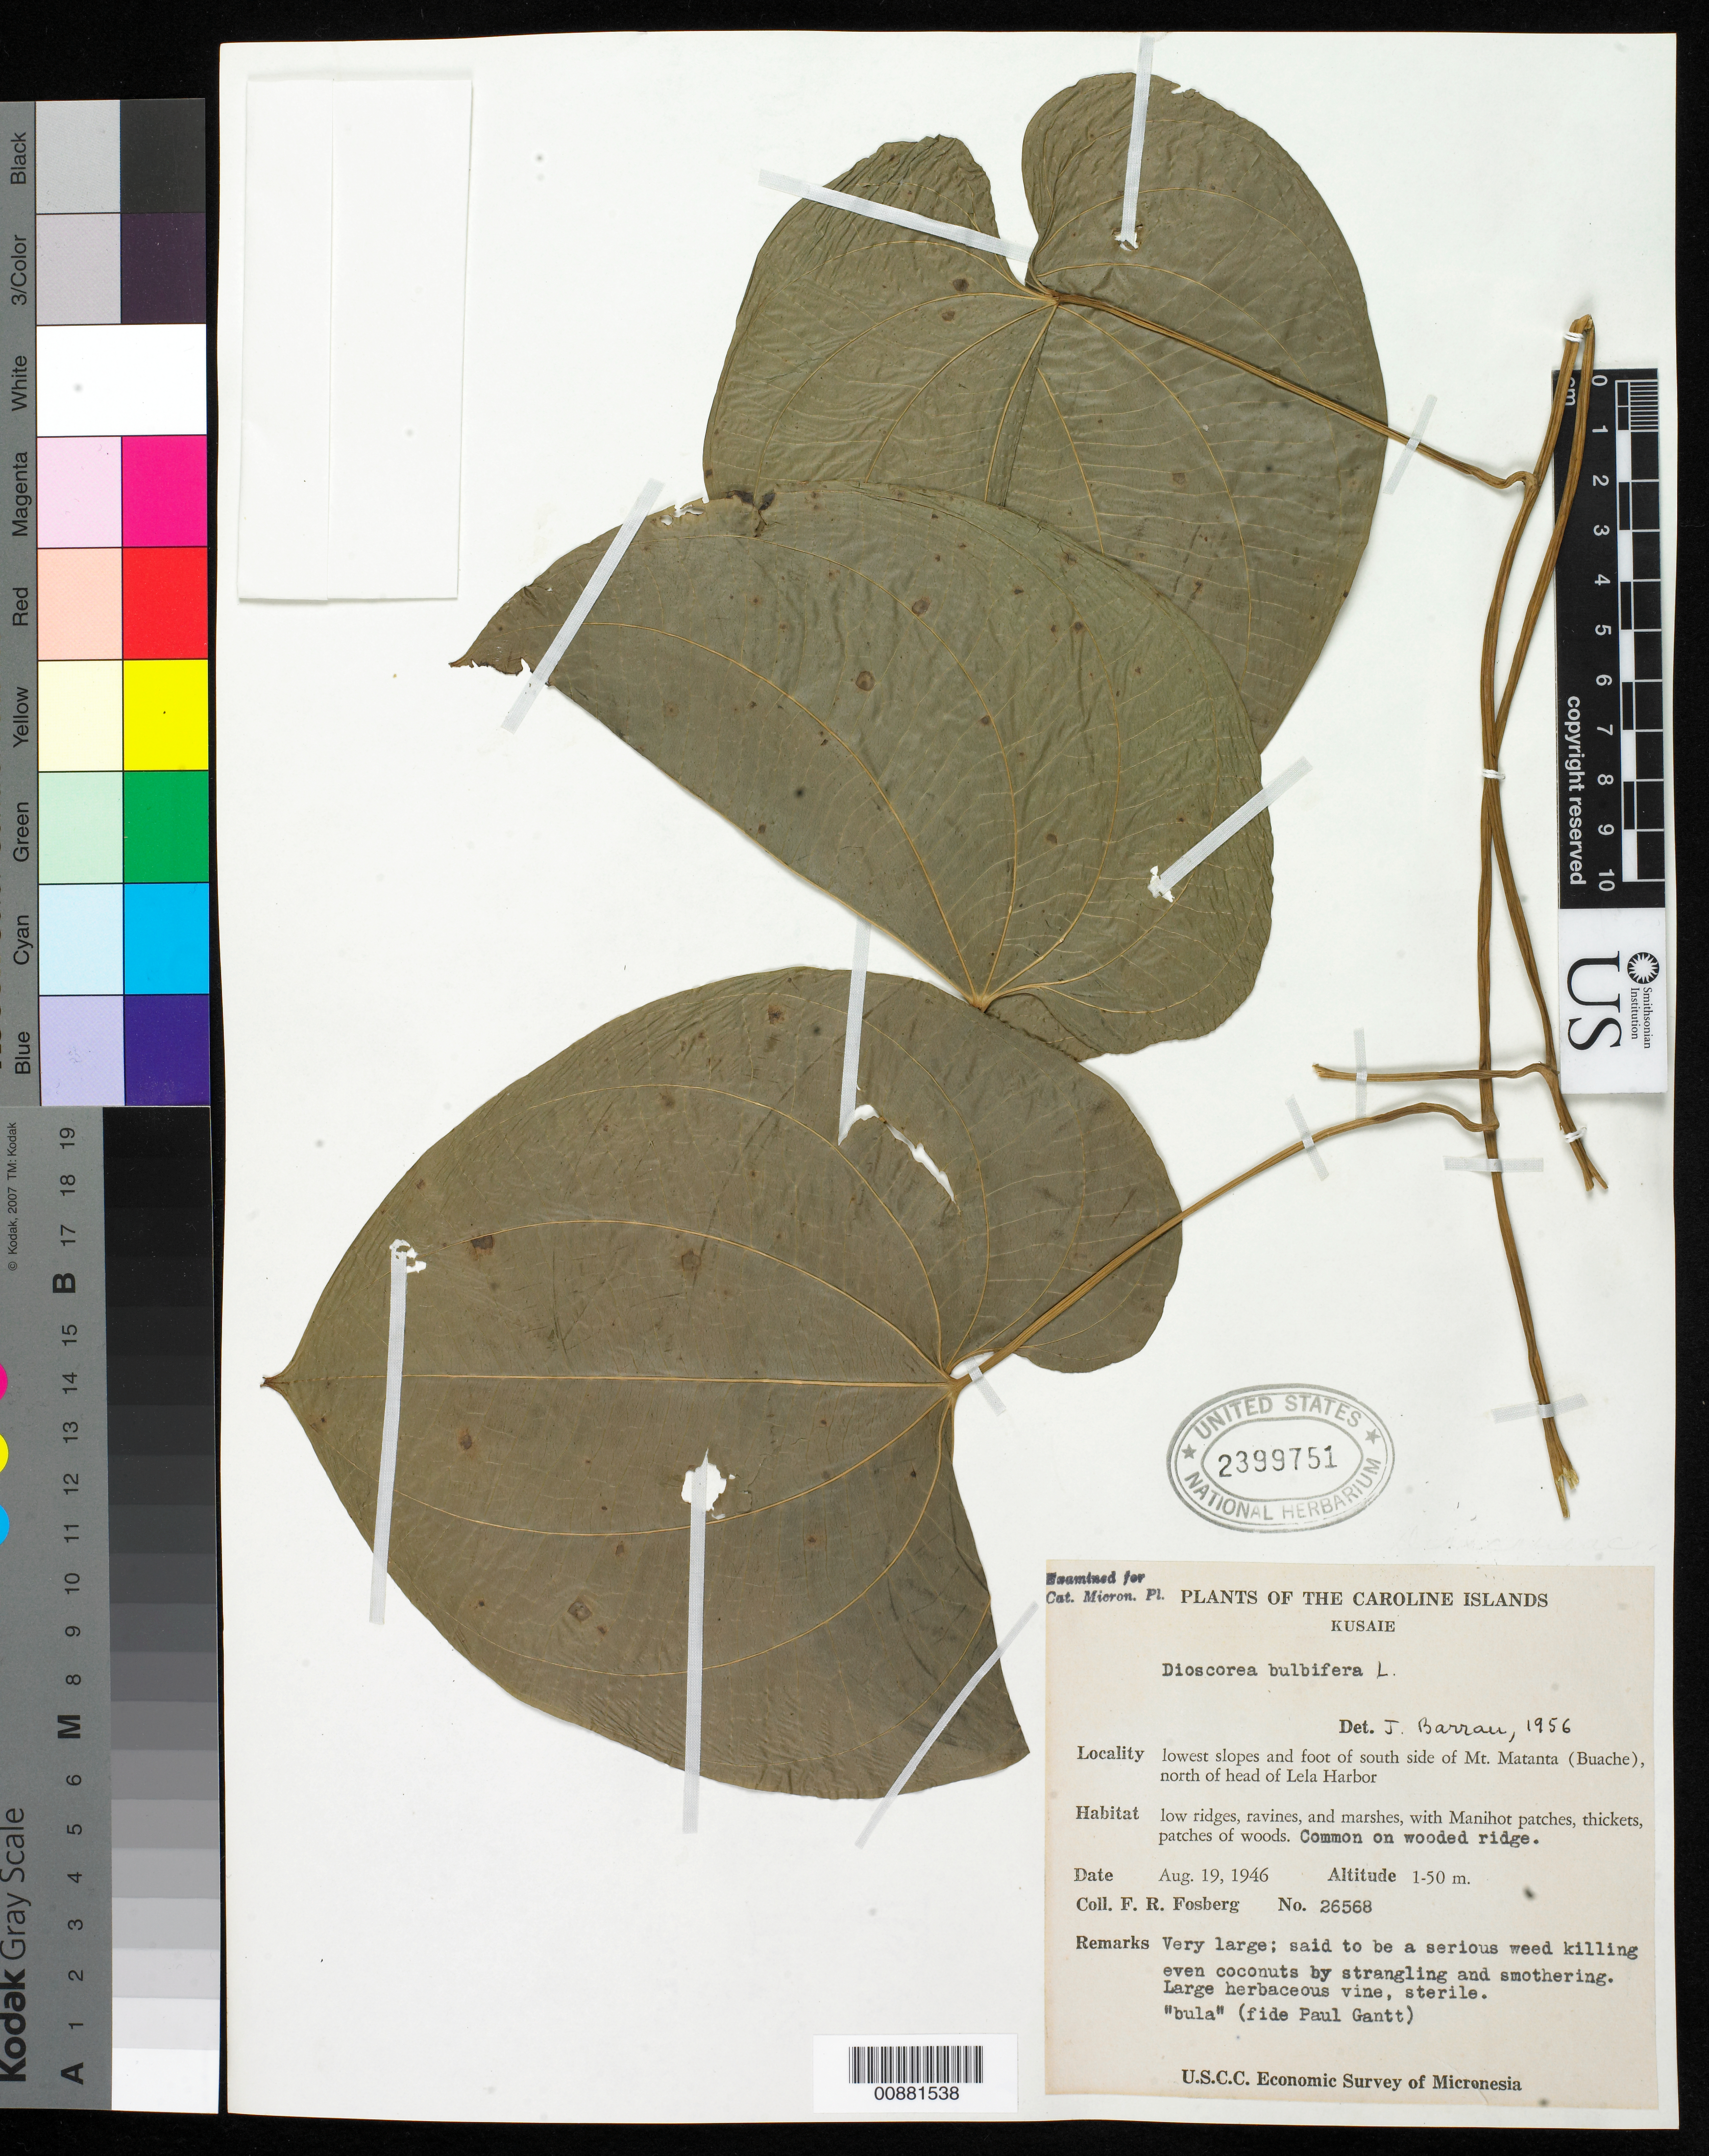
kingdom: Plantae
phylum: Tracheophyta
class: Liliopsida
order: Dioscoreales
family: Dioscoreaceae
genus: Dioscorea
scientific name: Dioscorea bulbifera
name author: L.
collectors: F. R. Fosberg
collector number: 26568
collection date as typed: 19 Aug 1946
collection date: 1946-08-19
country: Micronesia, Federated States of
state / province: Kosrae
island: Kosrae [Kusaie]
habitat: low ridges, ravines, and marshes, with manihot patches, rhickets, patches of woods. Common on wooded ridge.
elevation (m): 1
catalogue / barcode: US 2399751